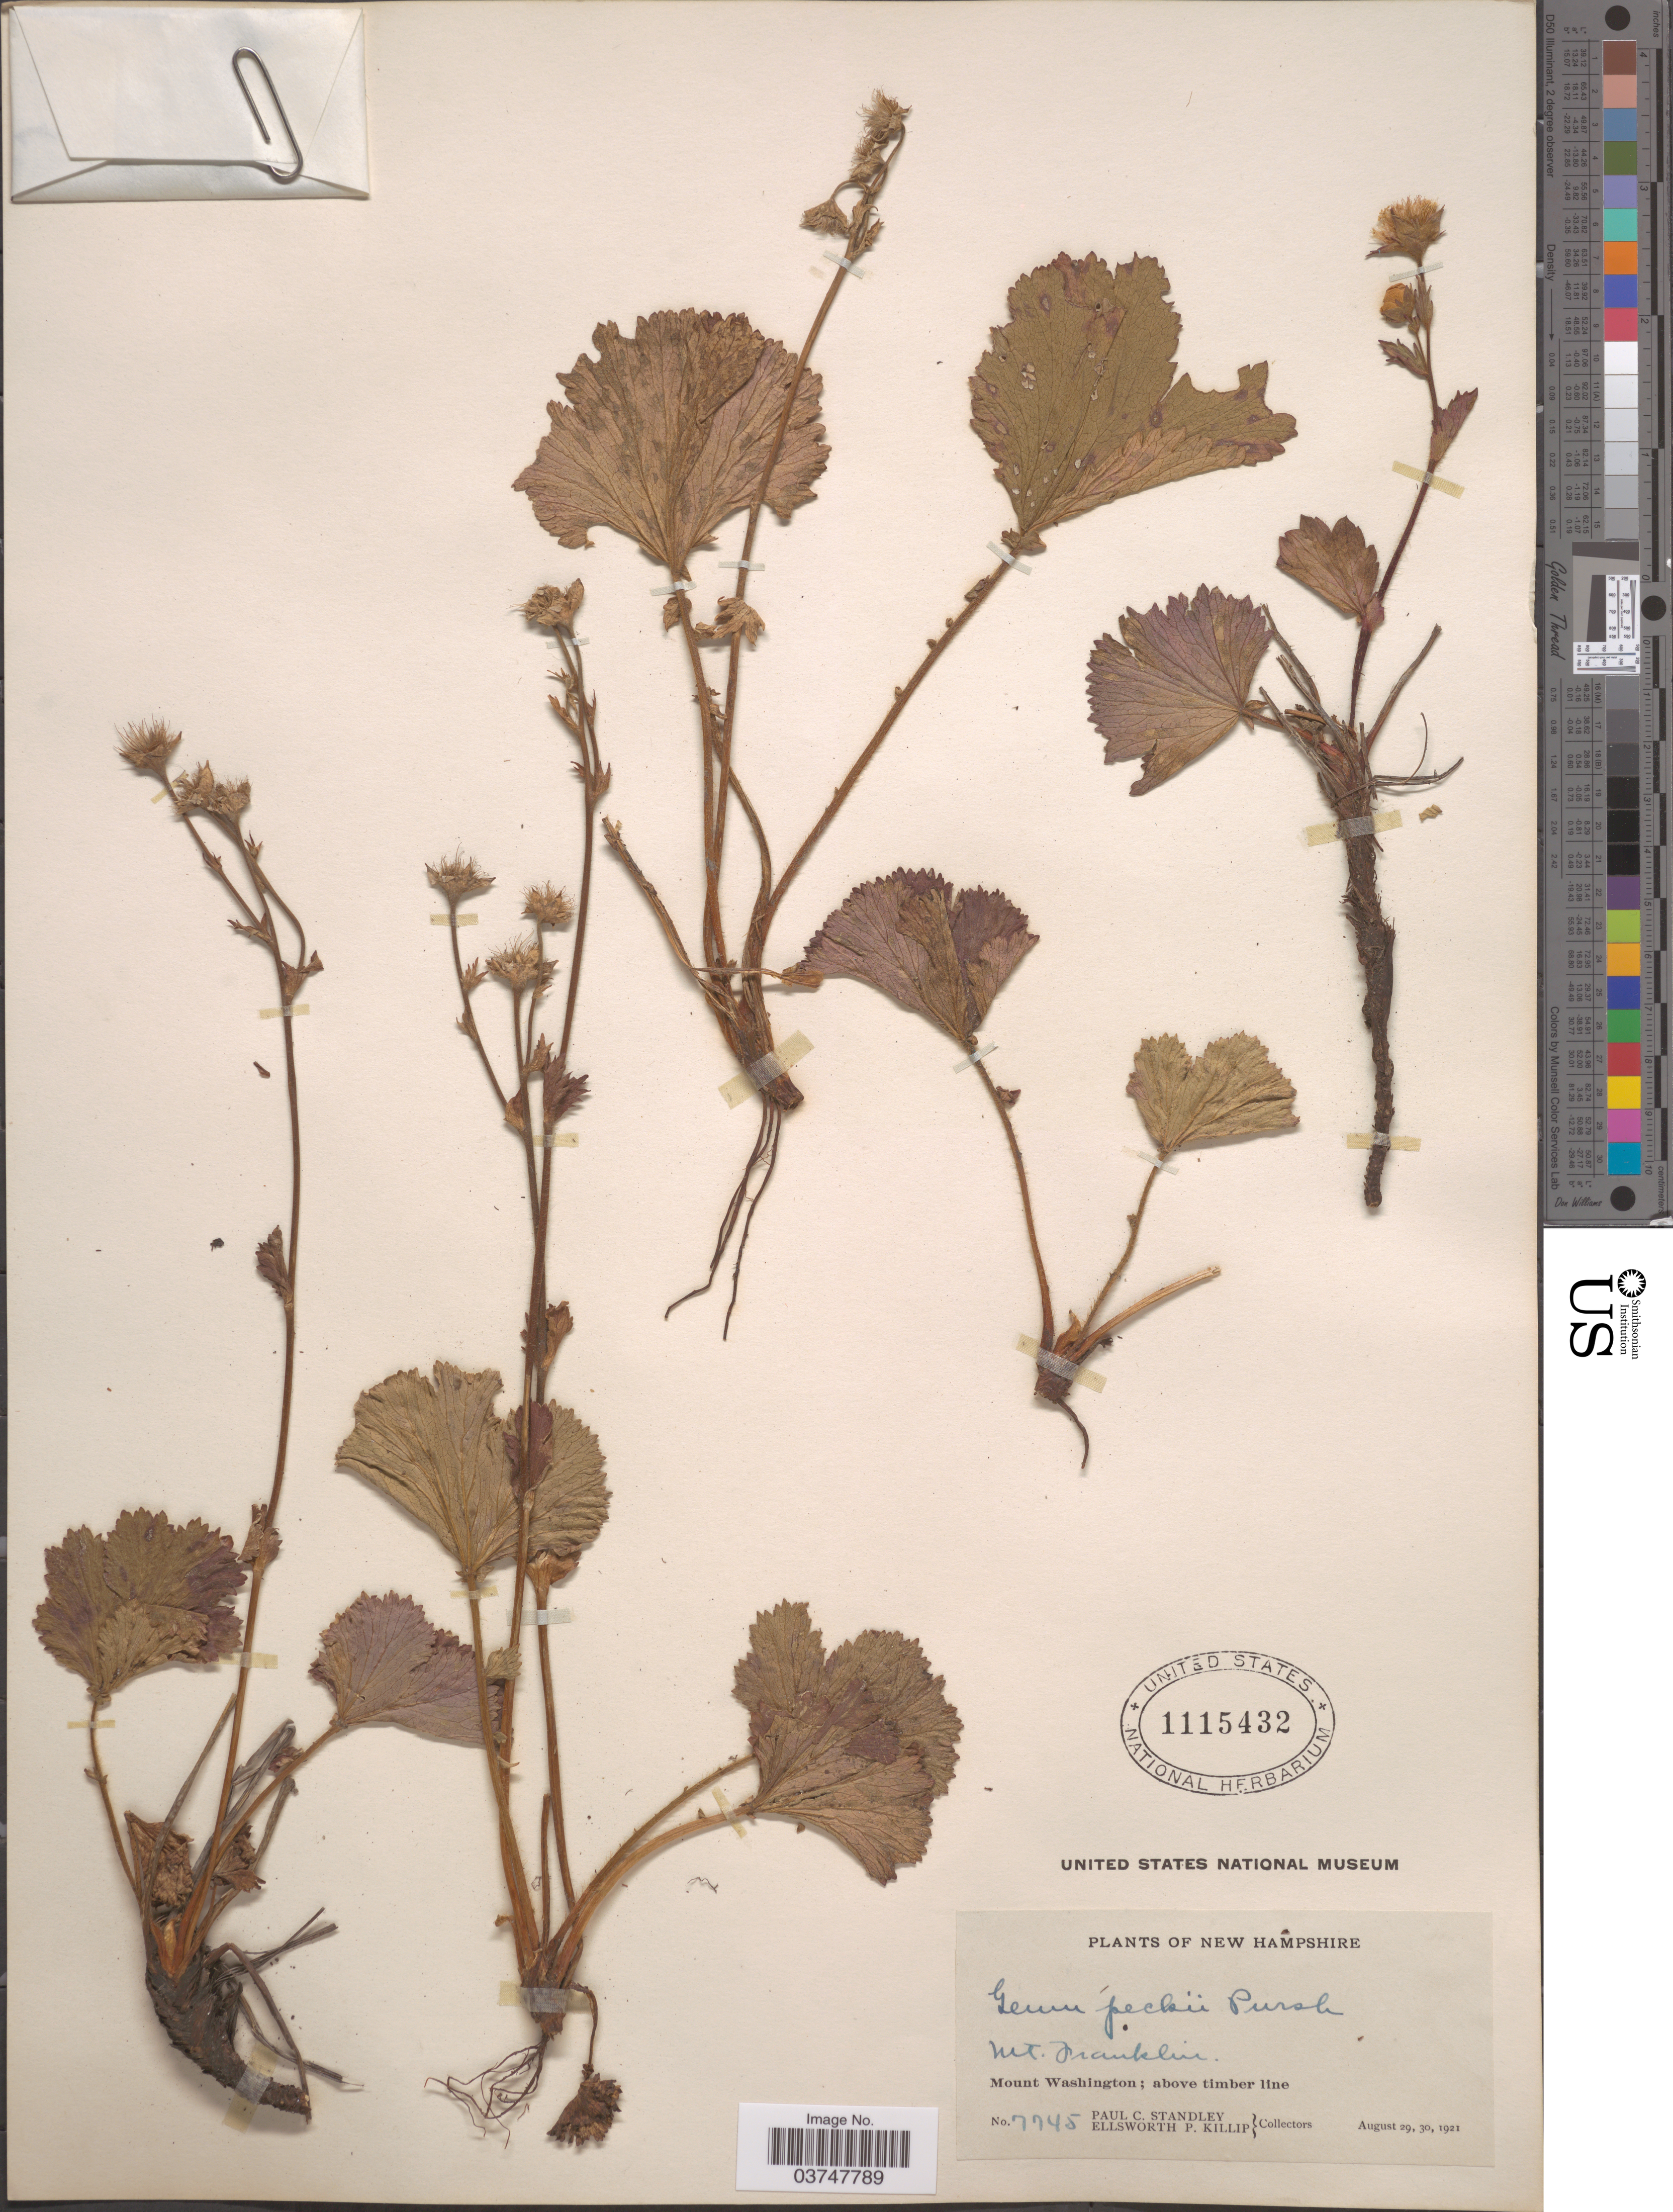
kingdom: Plantae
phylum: Tracheophyta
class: Magnoliopsida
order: Rosales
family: Rosaceae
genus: Geum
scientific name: Geum peckii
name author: Pursh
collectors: P. C. Standley & E. P. Killip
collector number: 7745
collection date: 1921-08-29/1921-08-30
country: United States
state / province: New Hampshire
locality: Mt. Franklin. Mount Washington; above timber line.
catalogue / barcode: US 1115432